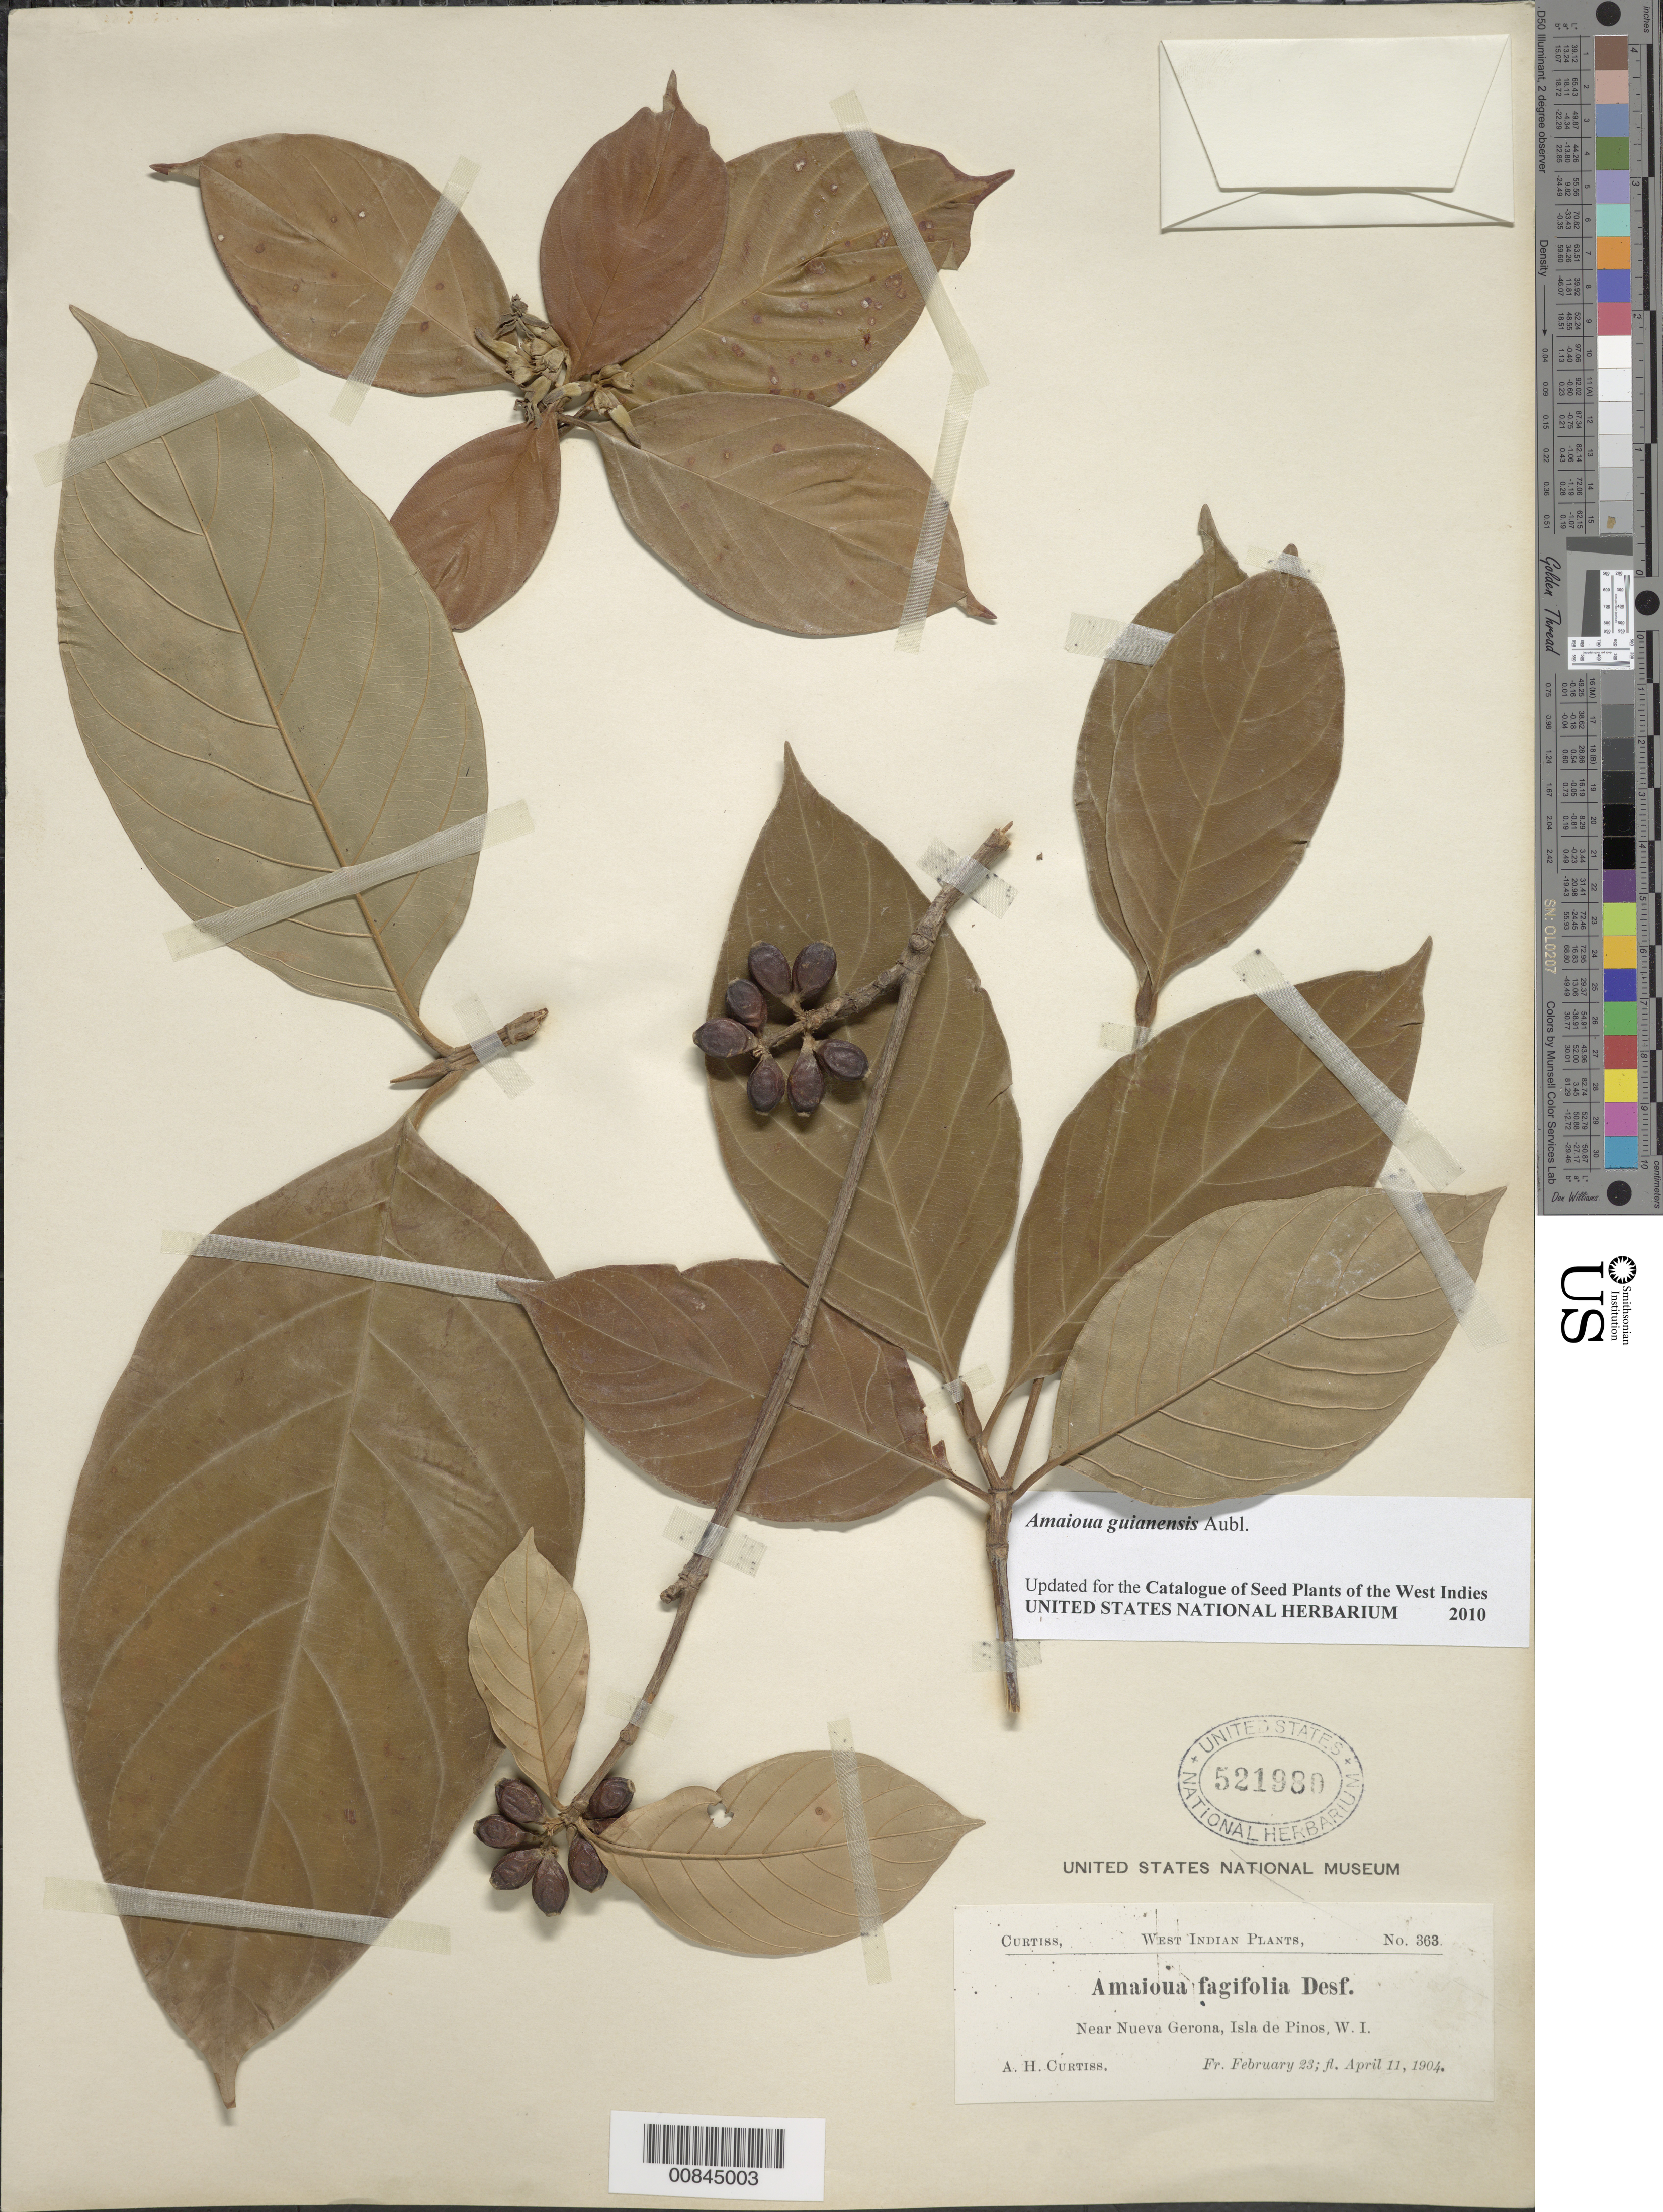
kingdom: Plantae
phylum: Tracheophyta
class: Magnoliopsida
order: Gentianales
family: Rubiaceae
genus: Amaioua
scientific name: Amaioua guianensis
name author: Aubl.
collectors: A. H. Curtiss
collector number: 363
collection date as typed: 23 Feb 1904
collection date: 1904-02-23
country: Cuba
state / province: Isla de La Juventud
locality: Near Nueva Gerona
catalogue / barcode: US 521980-2